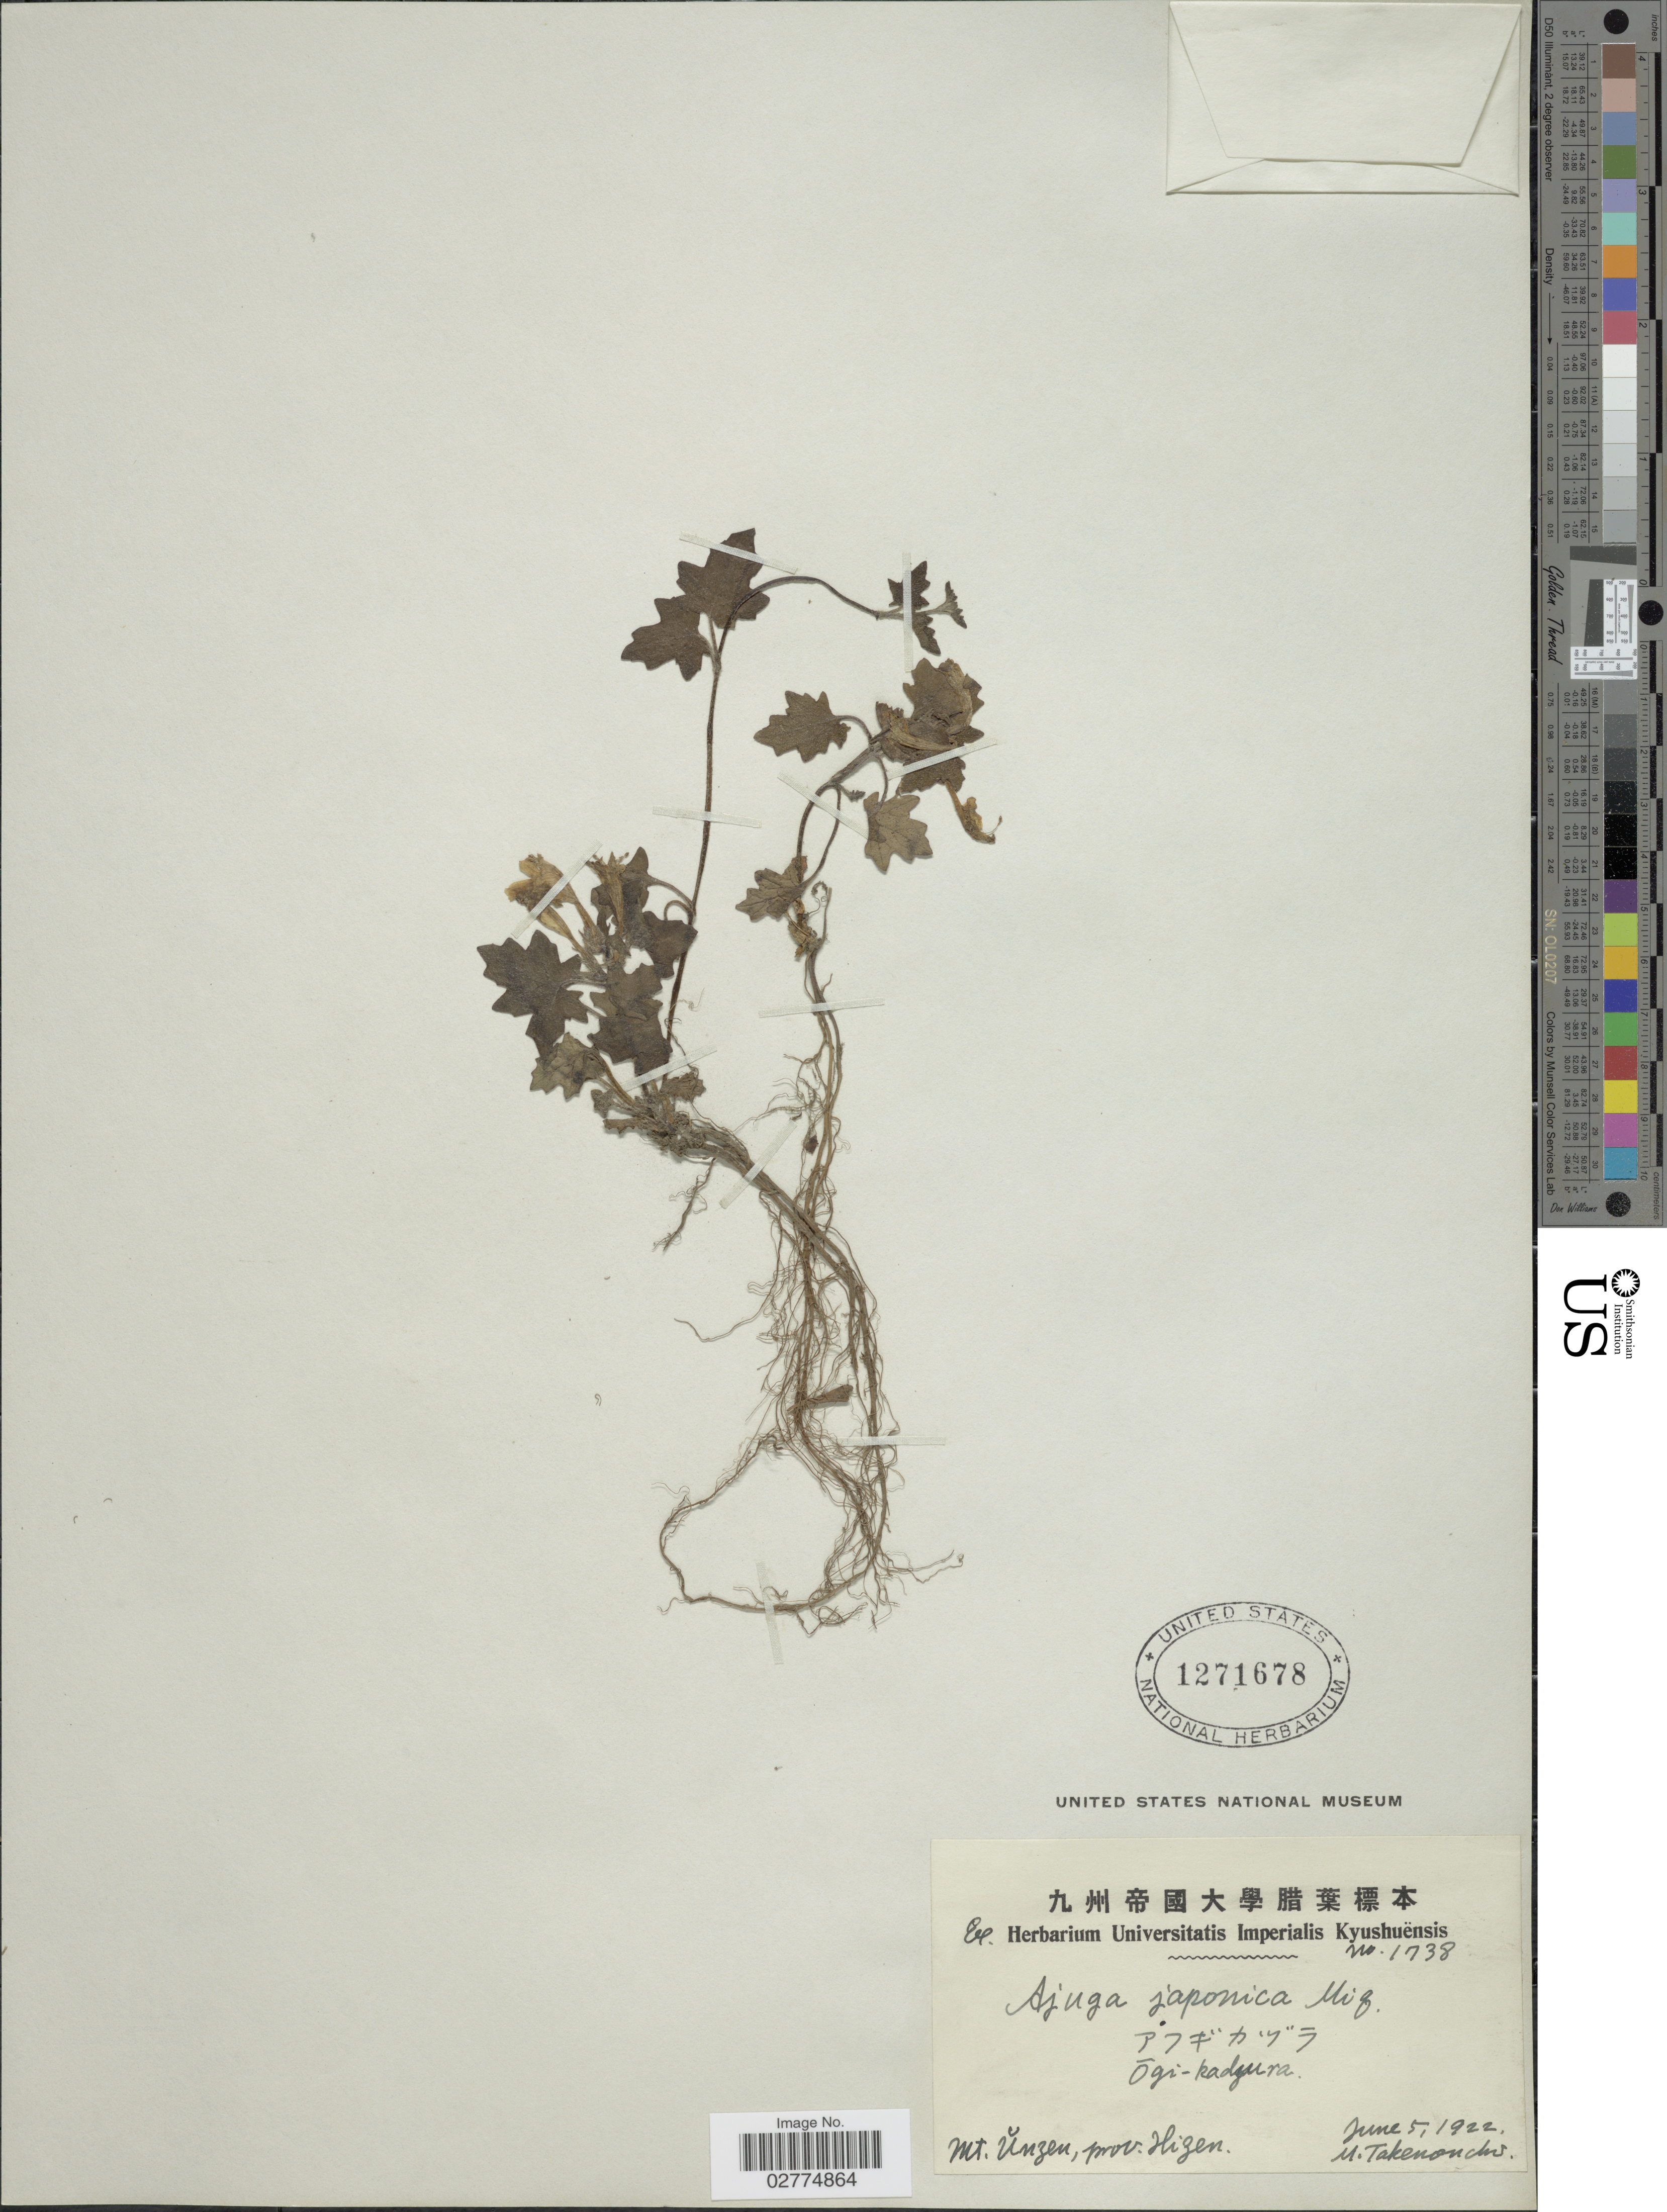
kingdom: Plantae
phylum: Tracheophyta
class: Magnoliopsida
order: Lamiales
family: Lamiaceae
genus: Ajuga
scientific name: Ajuga japonica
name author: Miq.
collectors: M. Takenonchi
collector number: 1738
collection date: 1922-06-05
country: Japan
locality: Mt Ünzen, prov. Hizen.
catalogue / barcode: US 1271678